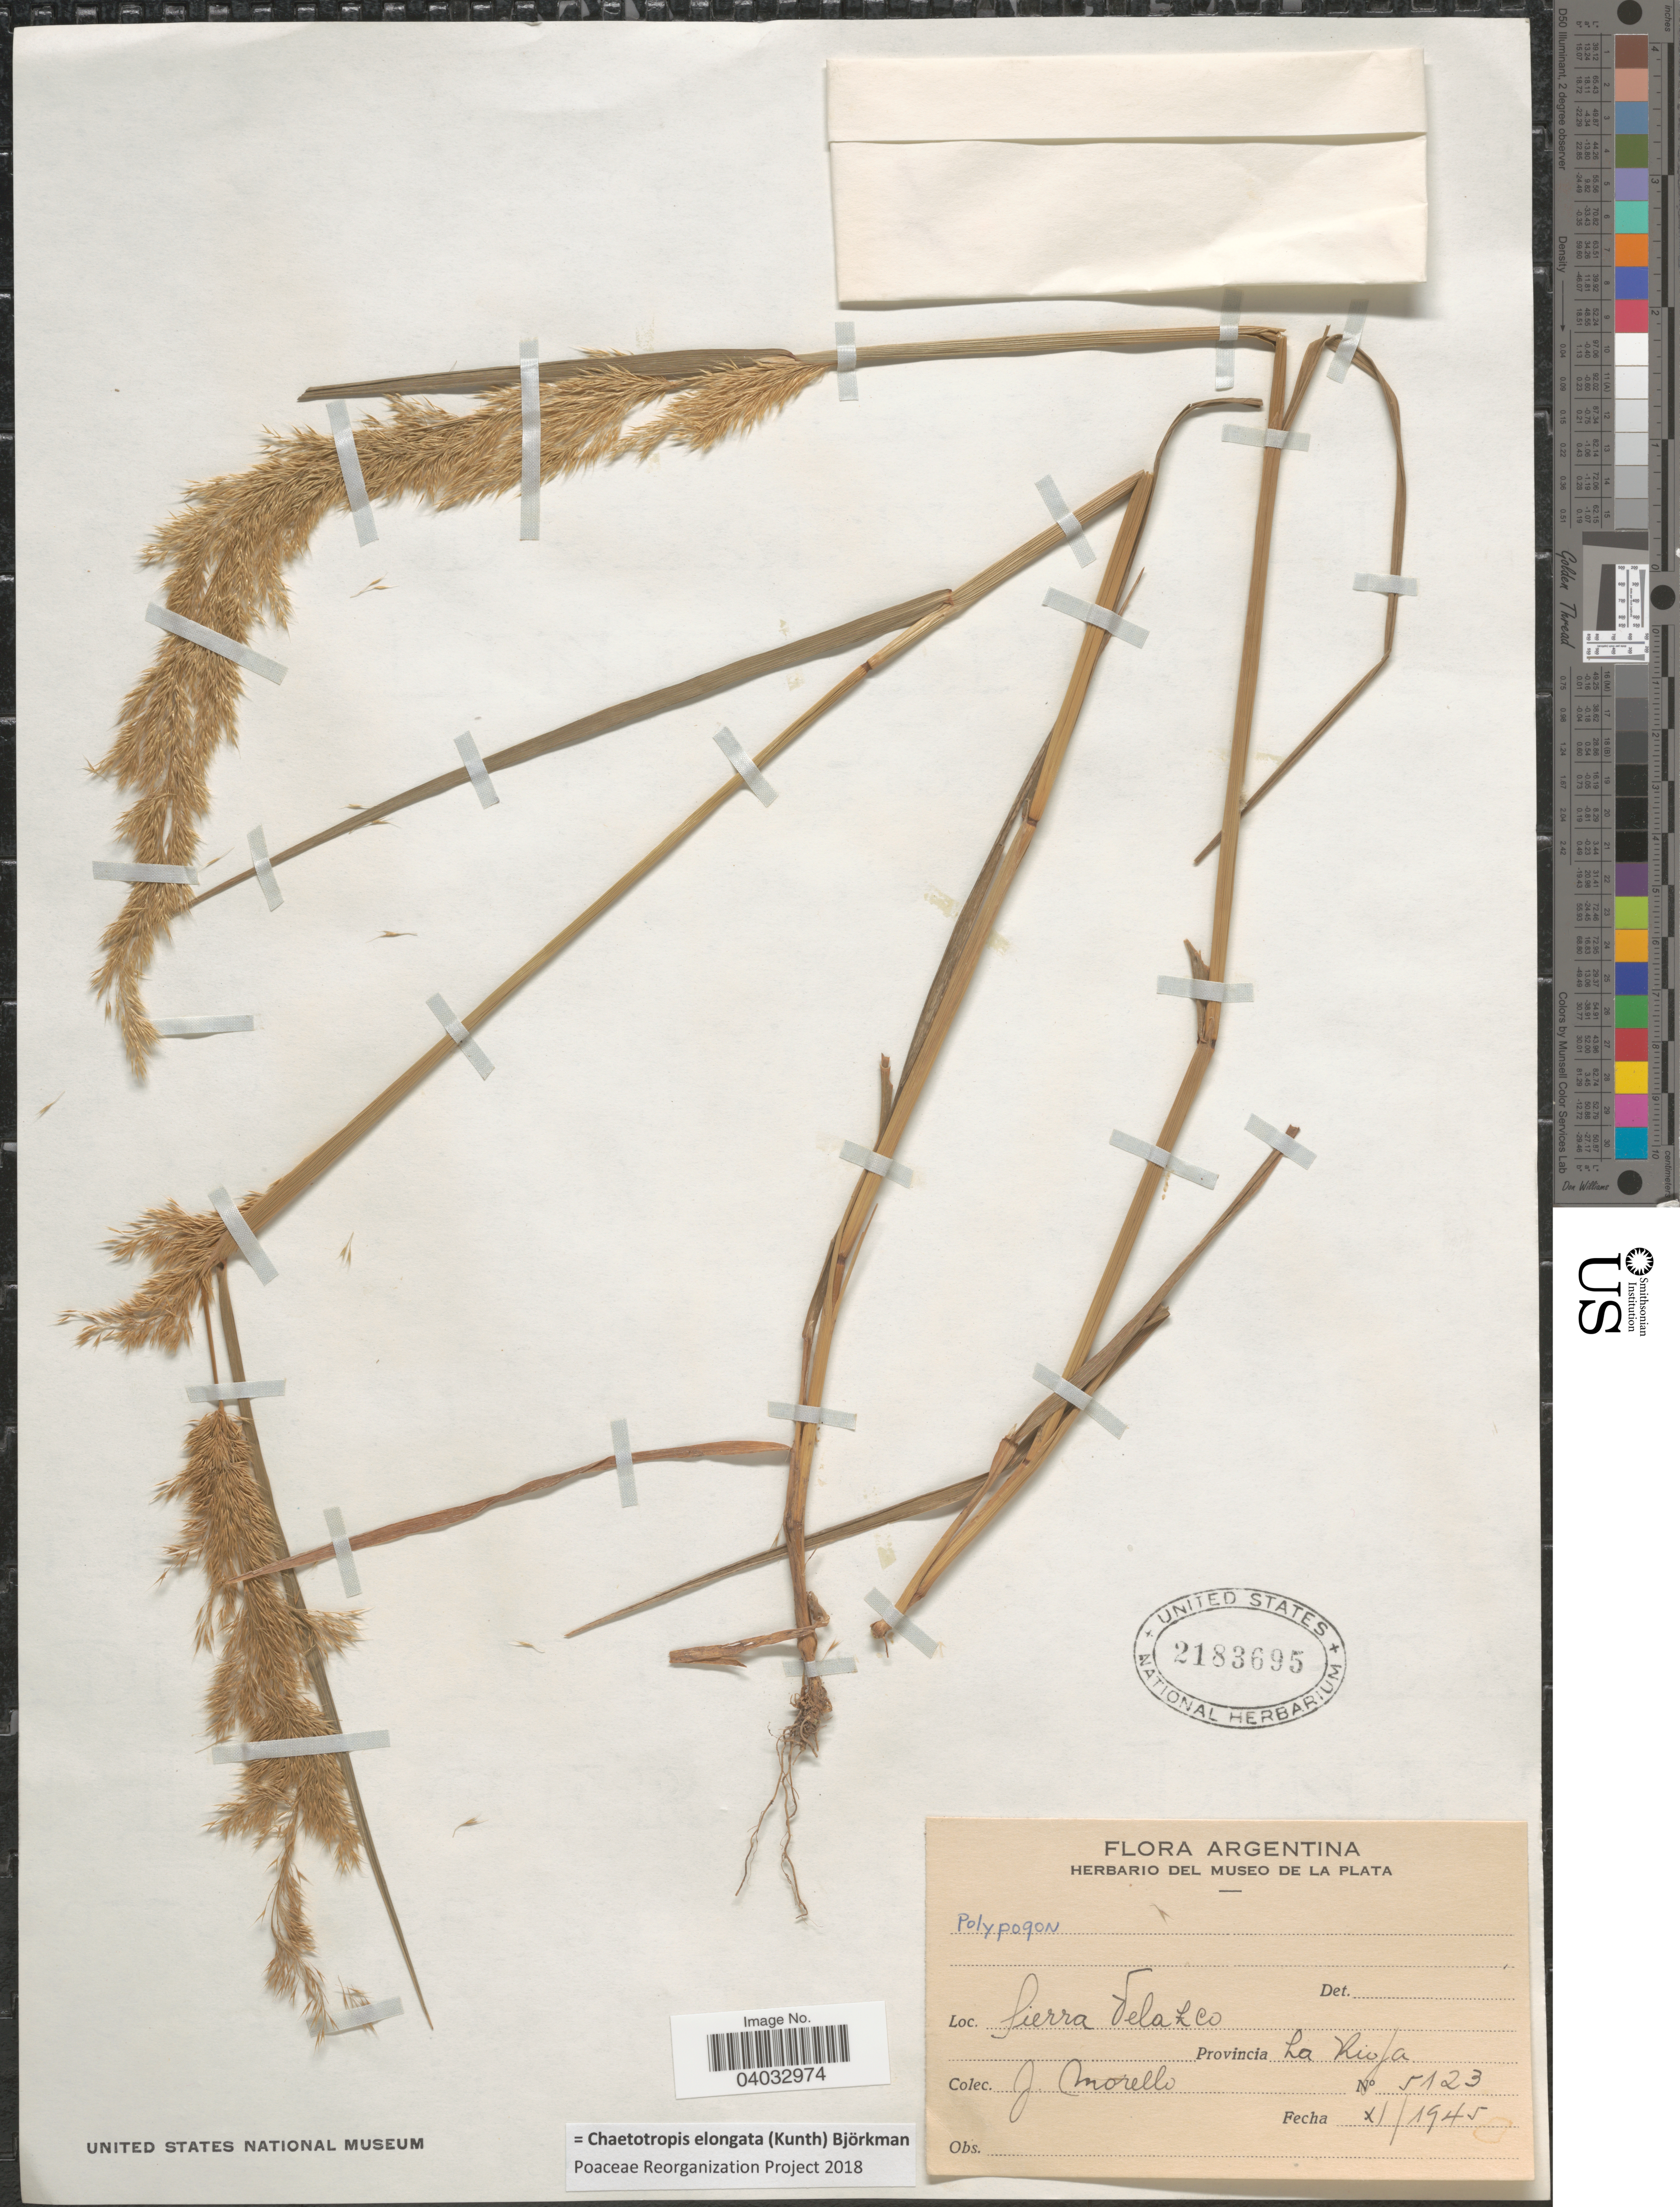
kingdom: Plantae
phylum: Tracheophyta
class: Liliopsida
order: Poales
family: Poaceae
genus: Chaetotropis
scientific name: Chaetotropis elongata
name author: (Kunth) Björkman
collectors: J. Morello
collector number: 5123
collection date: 1945-11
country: Argentina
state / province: La Rioja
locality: Sierra Velazco.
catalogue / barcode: US 2183695